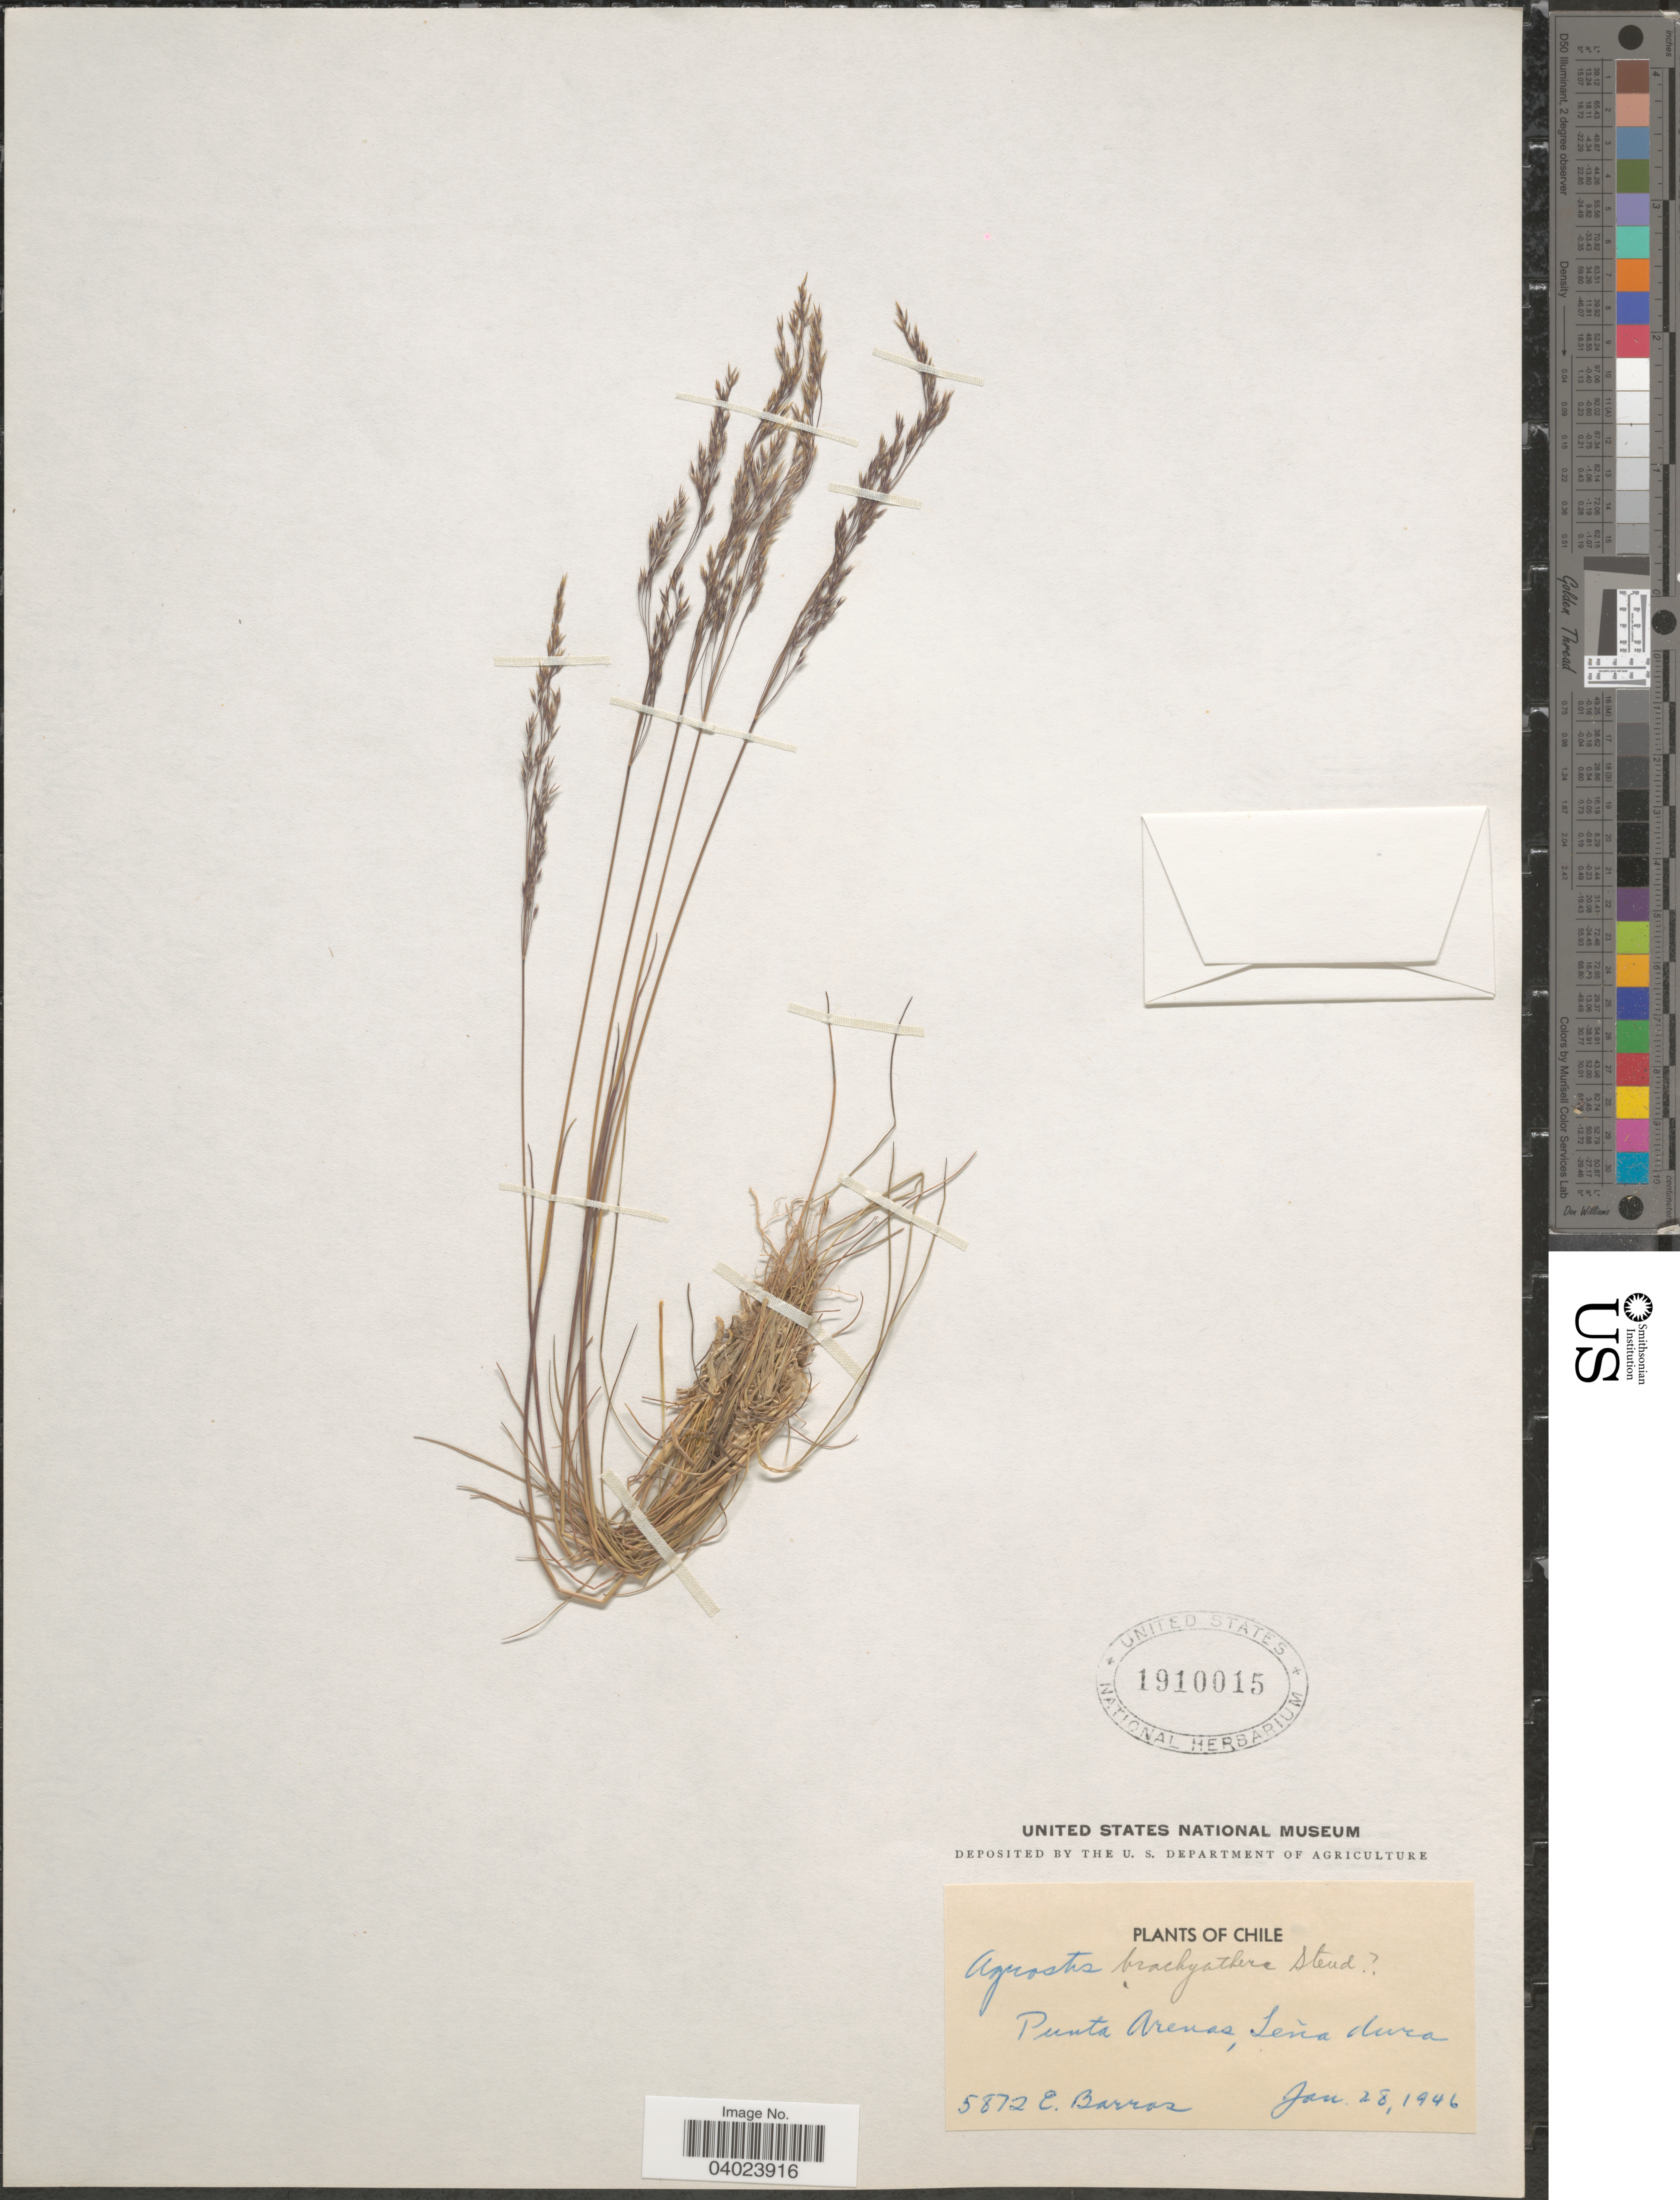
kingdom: Plantae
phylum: Tracheophyta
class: Liliopsida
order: Poales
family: Poaceae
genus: Agrostis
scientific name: Agrostis brachyathera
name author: Steud.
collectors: E. Barros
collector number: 5872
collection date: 1946-01-28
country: Chile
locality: Punta Arenas, Leña dura.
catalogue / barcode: US 1910015